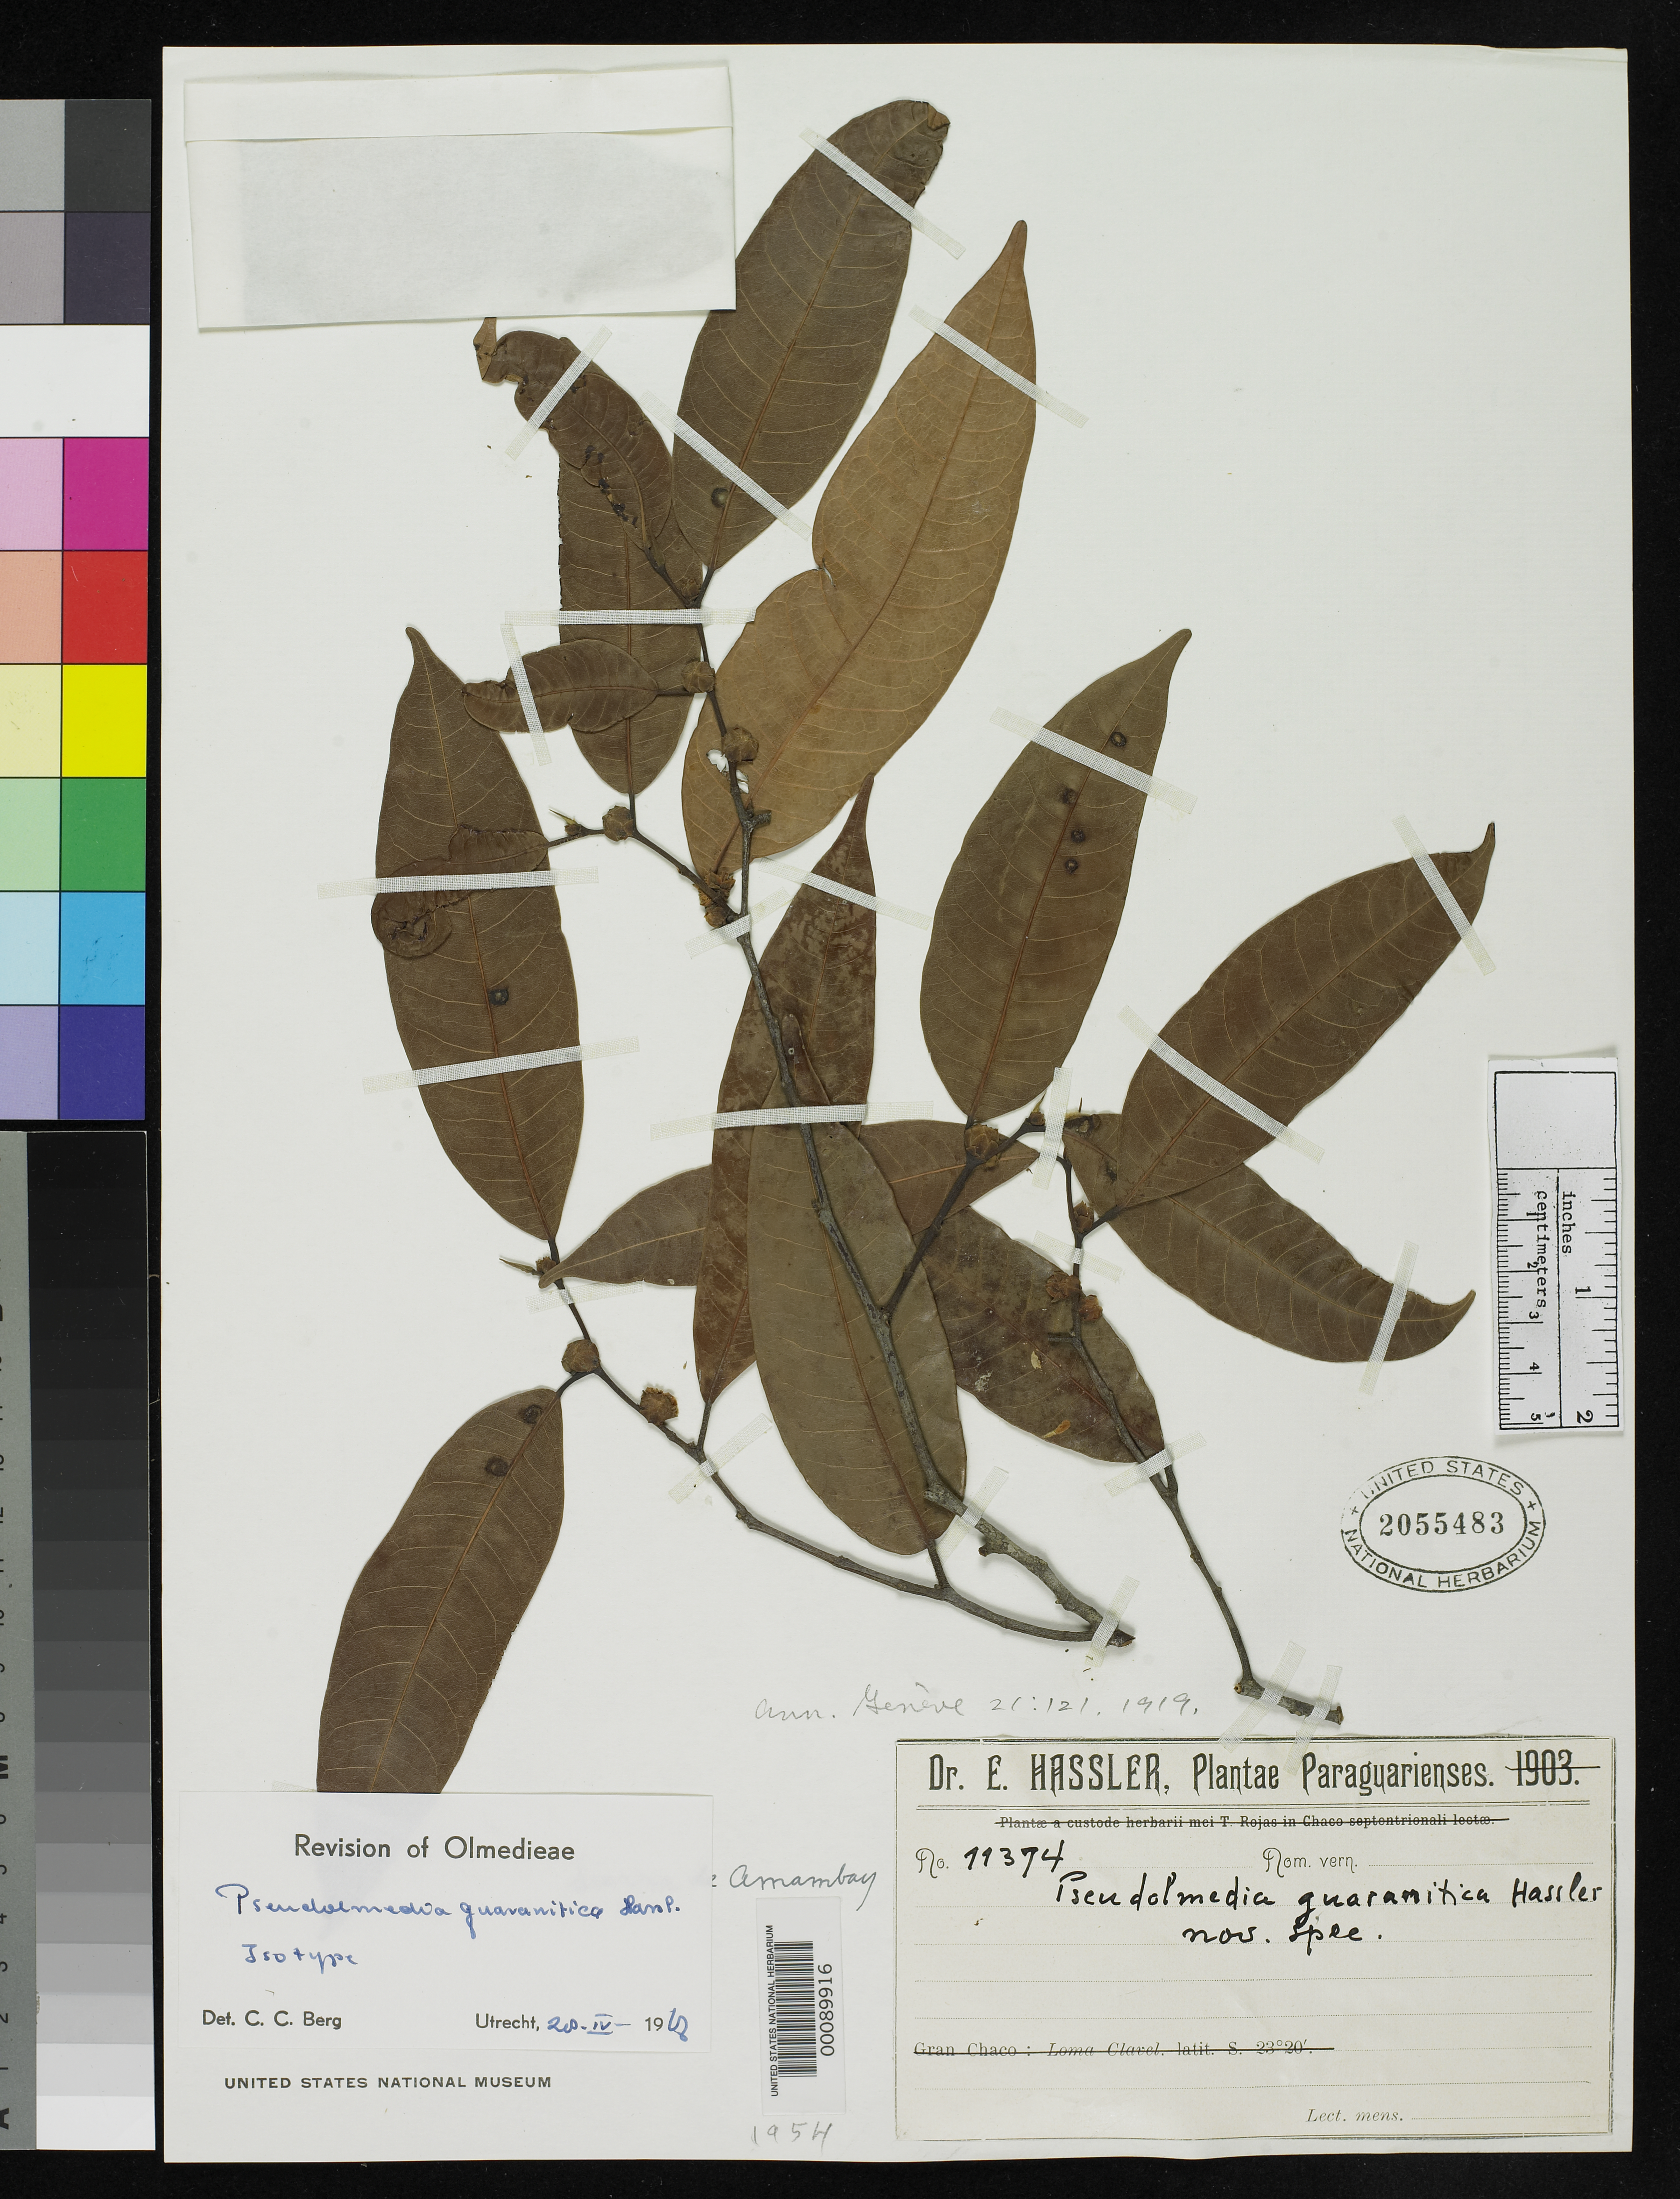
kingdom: Plantae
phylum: Tracheophyta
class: Magnoliopsida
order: Rosales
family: Moraceae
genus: Pseudolmedia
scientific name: Pseudolmedia guaranitica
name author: Hassl.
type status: Isotype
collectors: E. Hassler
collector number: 11374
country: Paraguay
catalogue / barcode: US 2055483